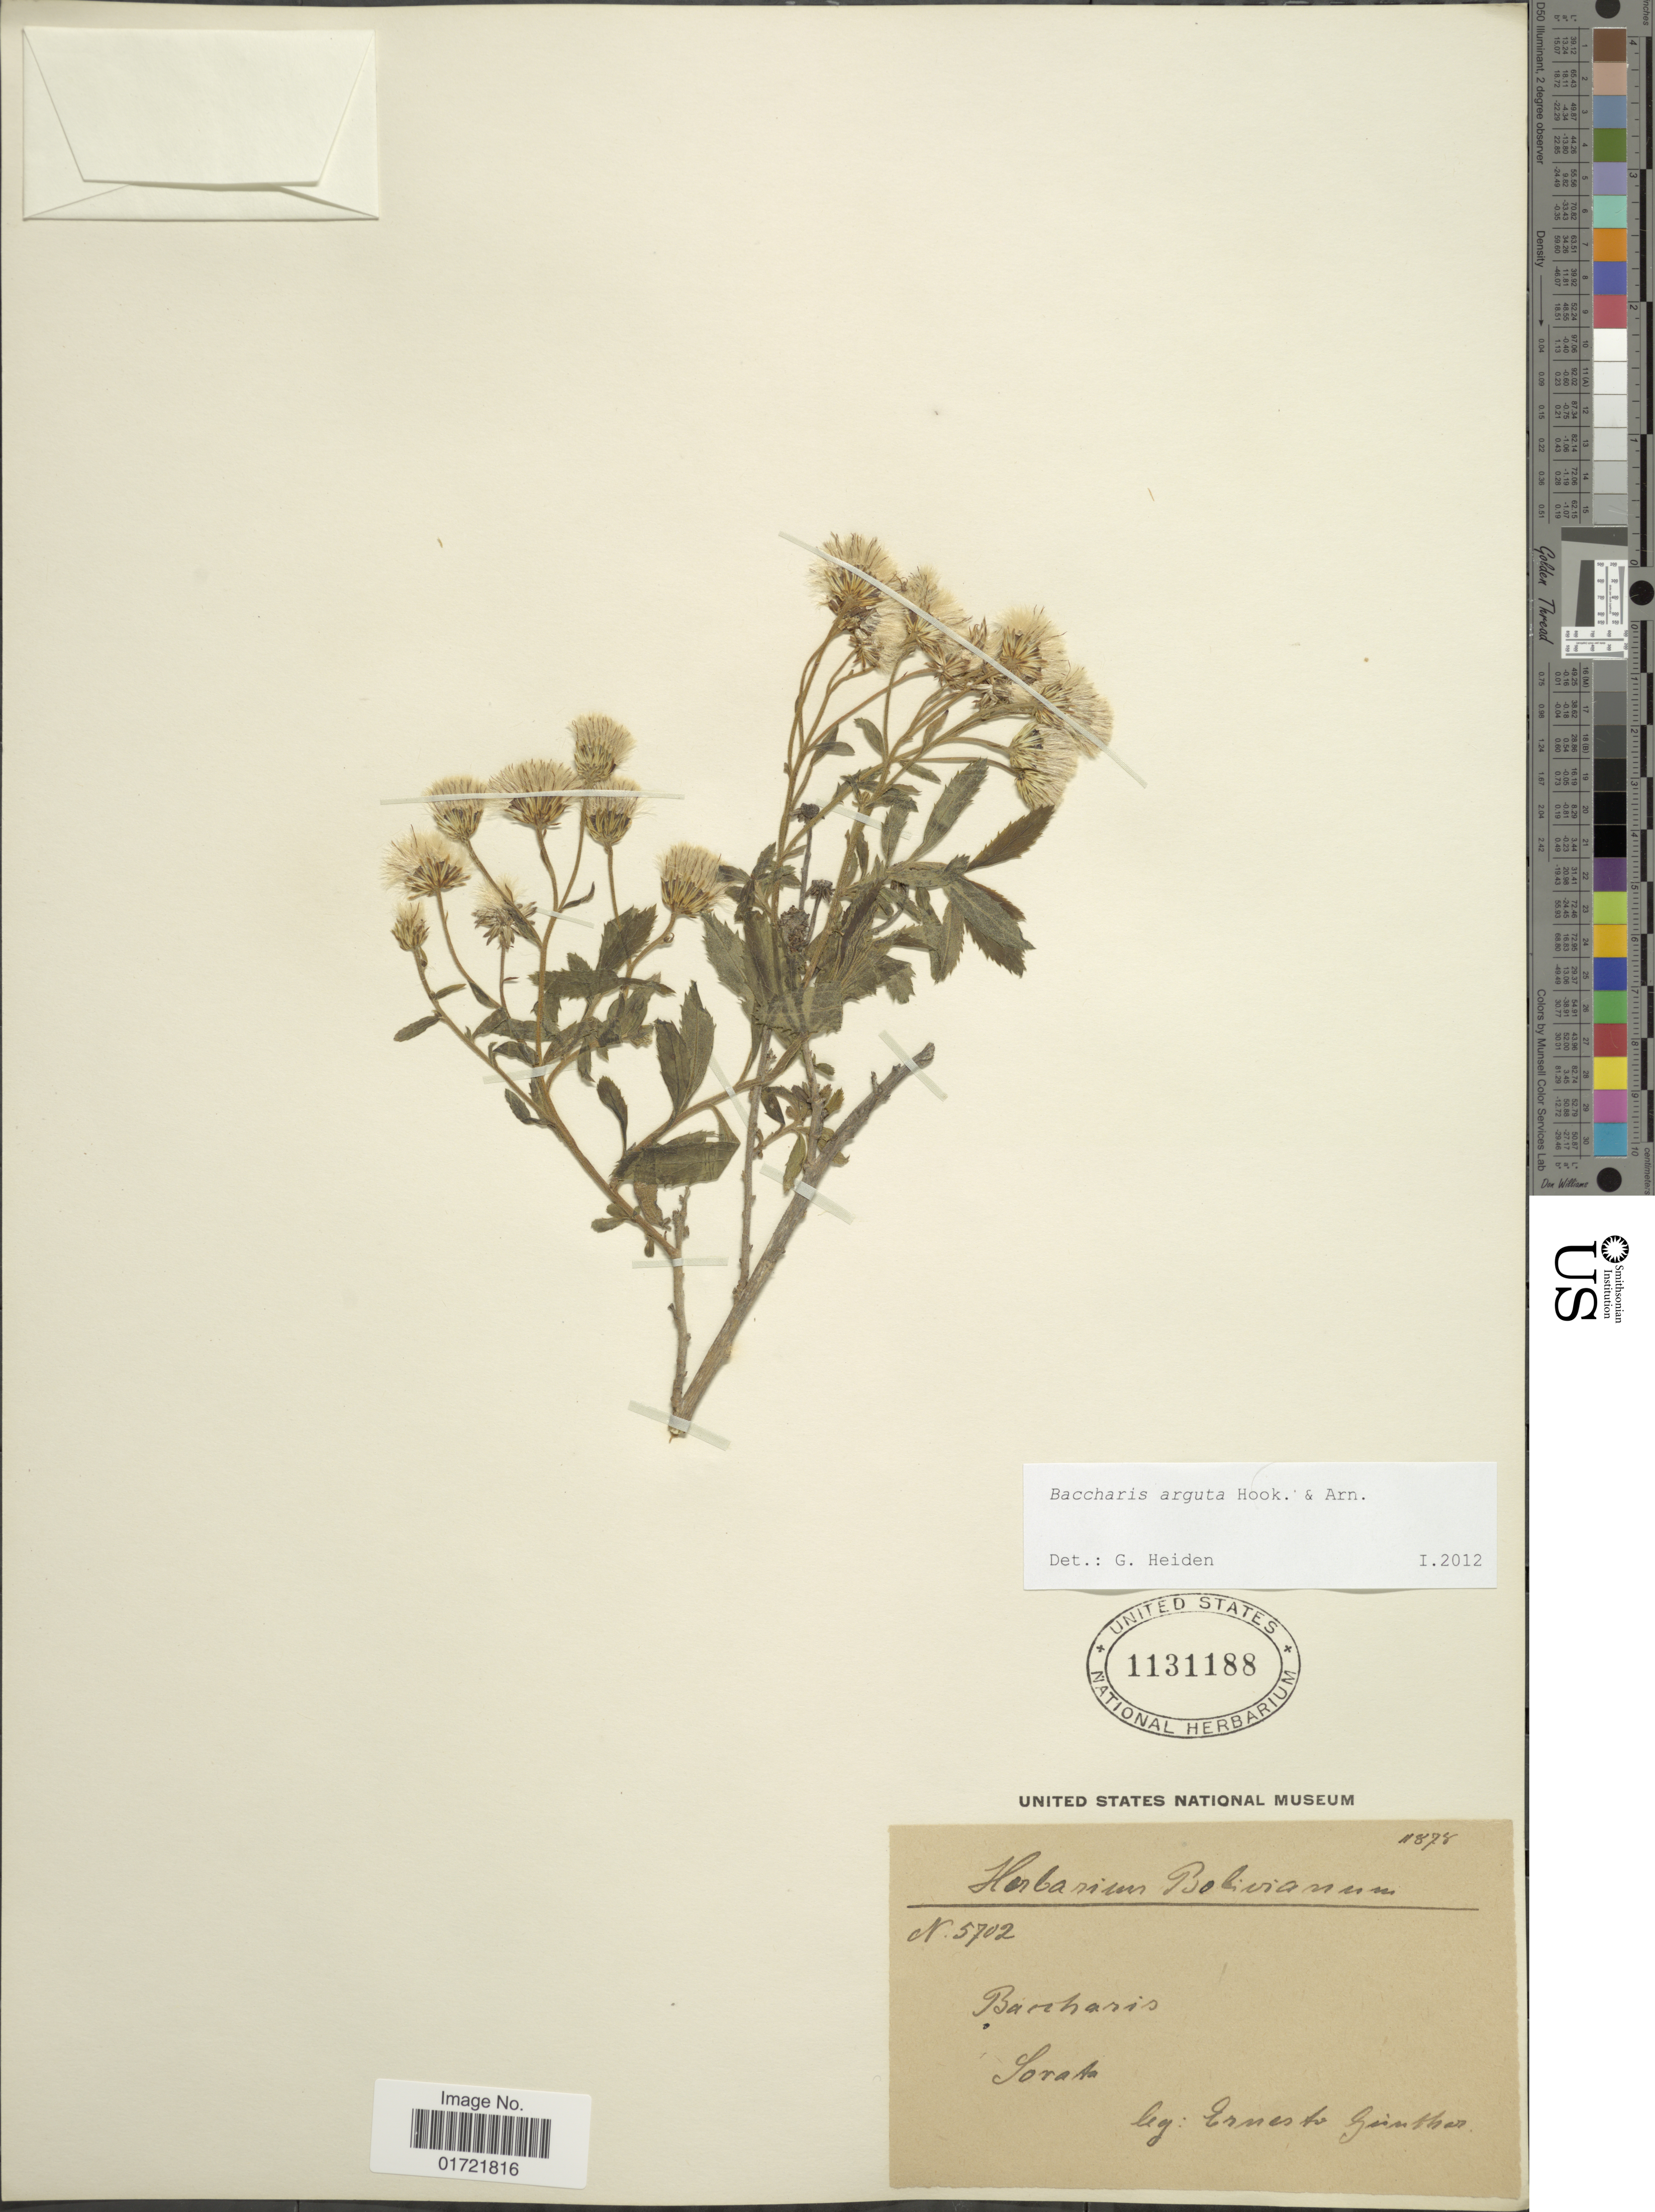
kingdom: Plantae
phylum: Tracheophyta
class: Magnoliopsida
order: Asterales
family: Asteraceae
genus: Baccharis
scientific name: Baccharis arguta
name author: Gillies ex Hook. & Arn.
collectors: E. Gunther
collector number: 5702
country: Bolivia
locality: Sorata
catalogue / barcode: US 1131188